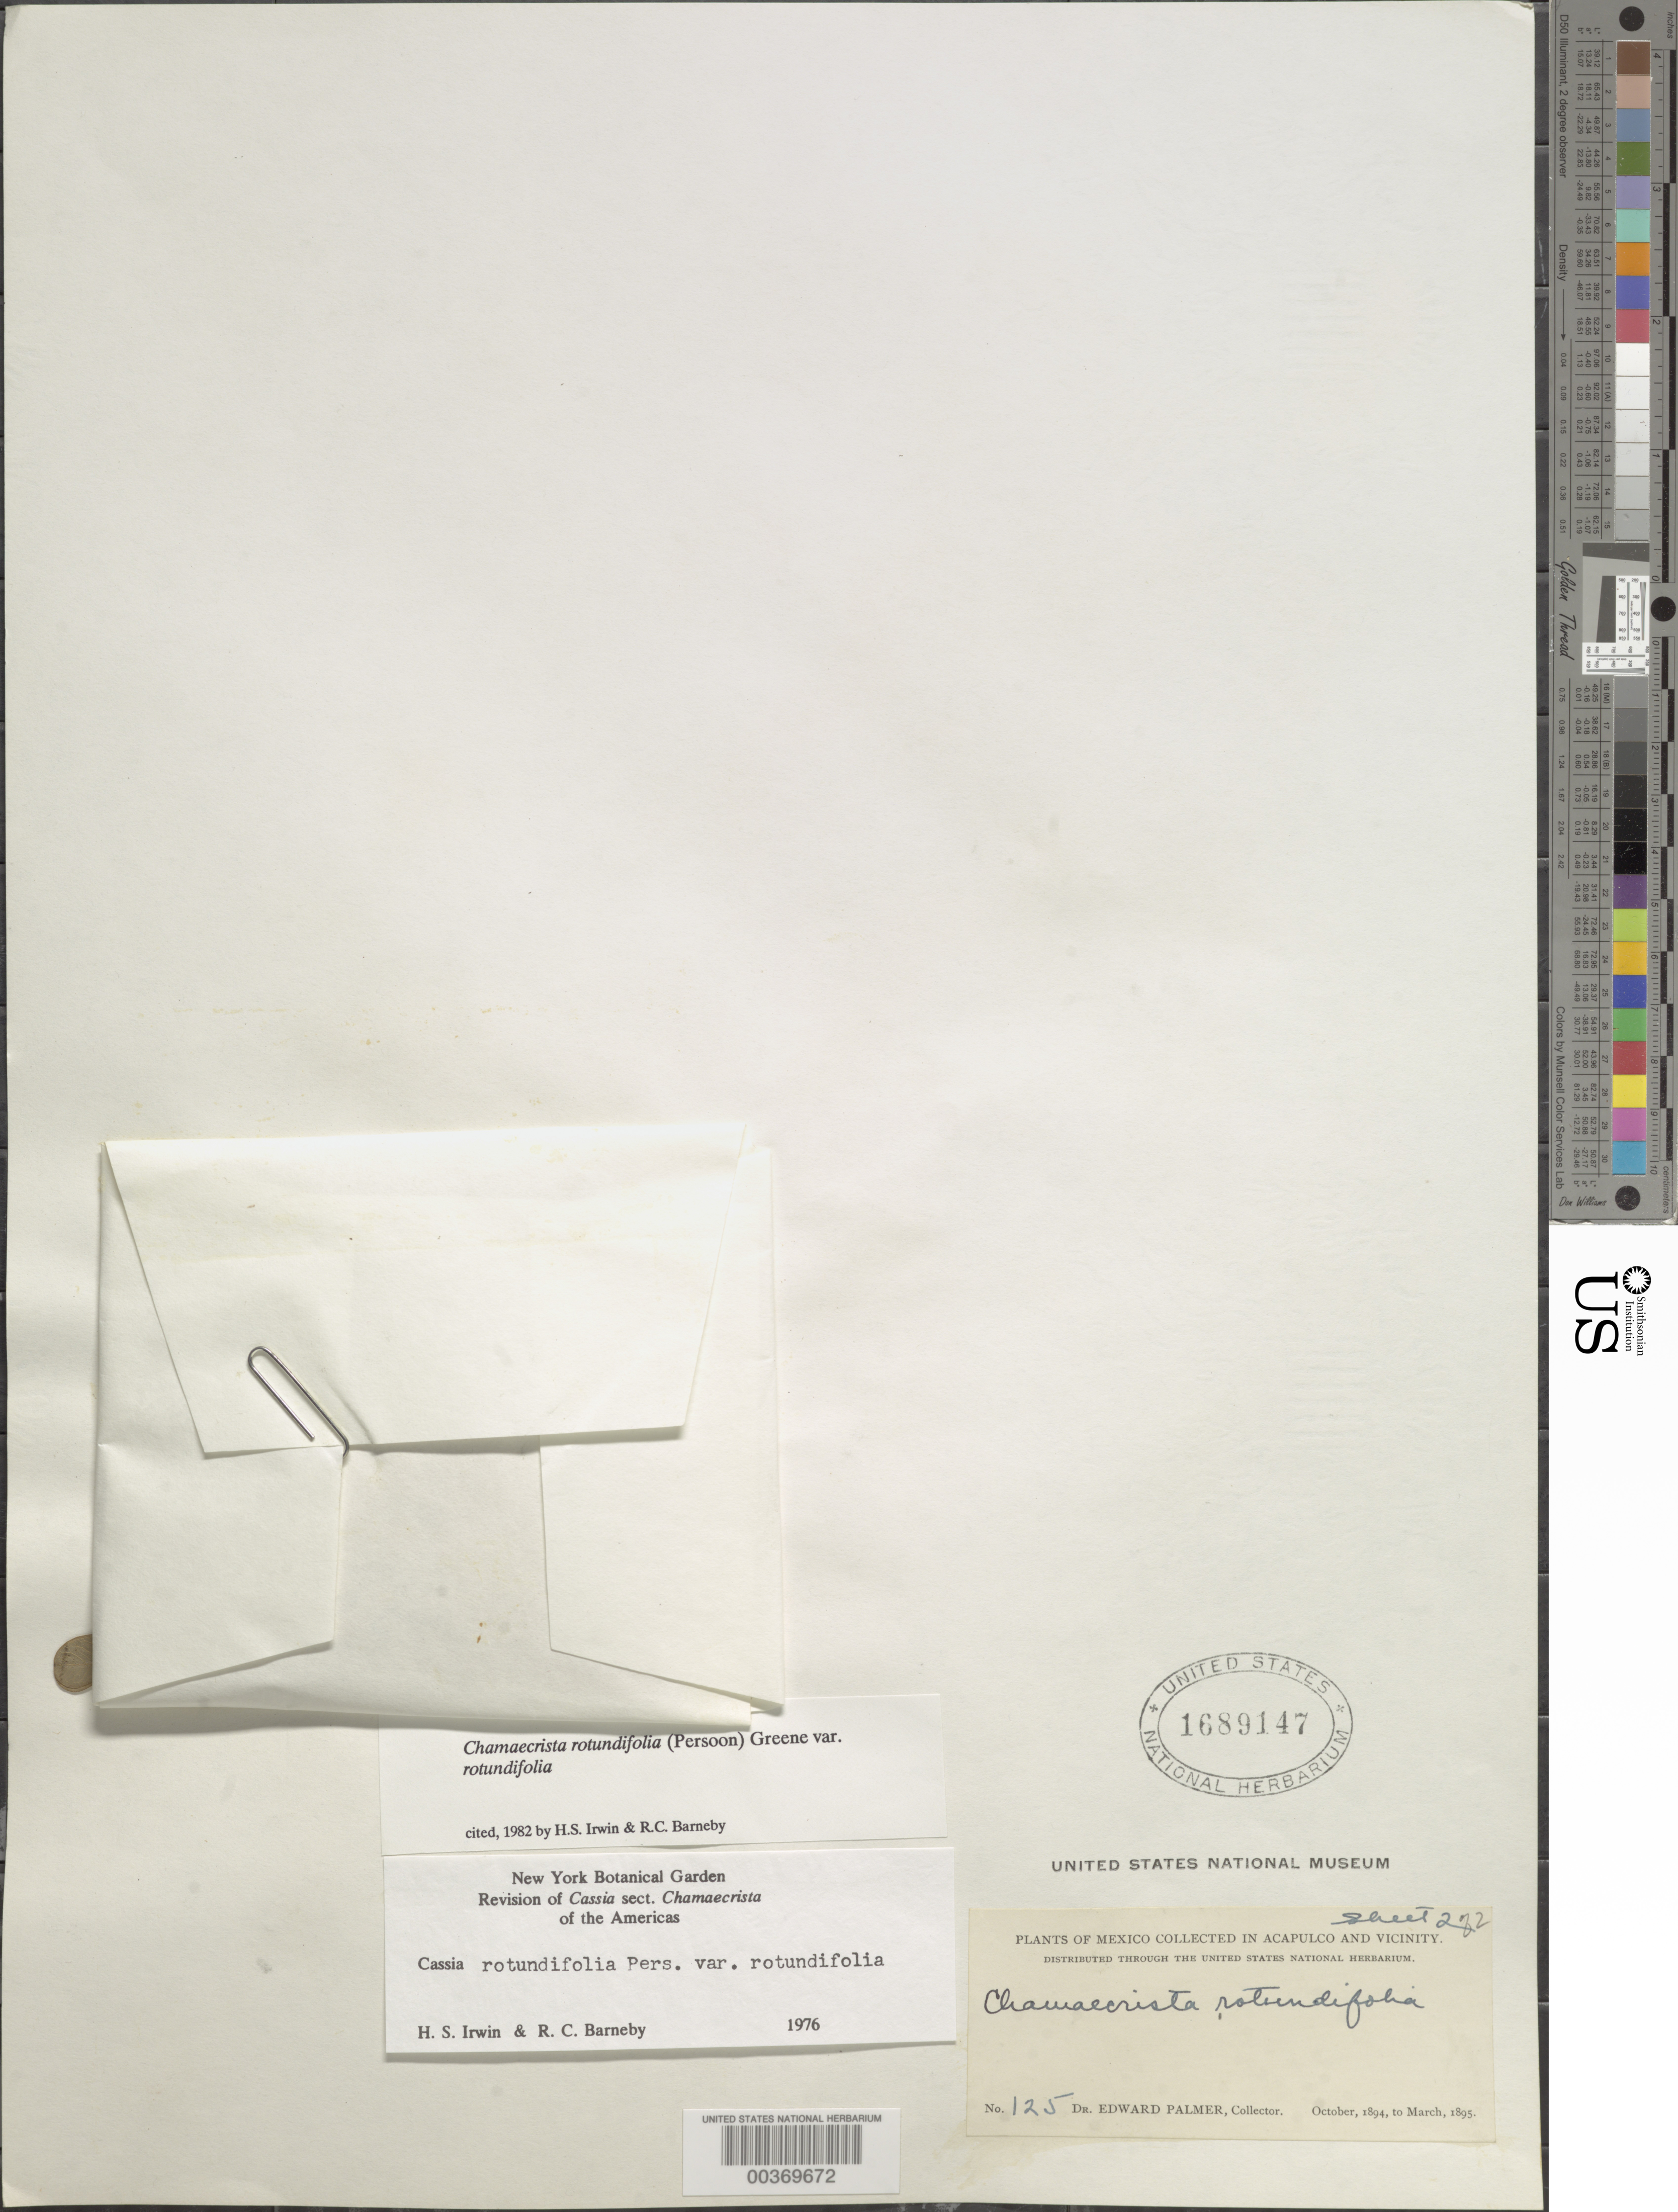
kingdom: Plantae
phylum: Tracheophyta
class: Magnoliopsida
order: Fabales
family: Fabaceae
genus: Chamaecrista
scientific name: Chamaecrista rotundifolia var. rotundifolia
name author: (Pers.) Greene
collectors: E. Palmer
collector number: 125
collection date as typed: Oct 1894 to -- Mar 1895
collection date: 1894-10/1895-03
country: Mexico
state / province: Guerrero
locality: Acapulco and vicinity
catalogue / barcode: US 1689147